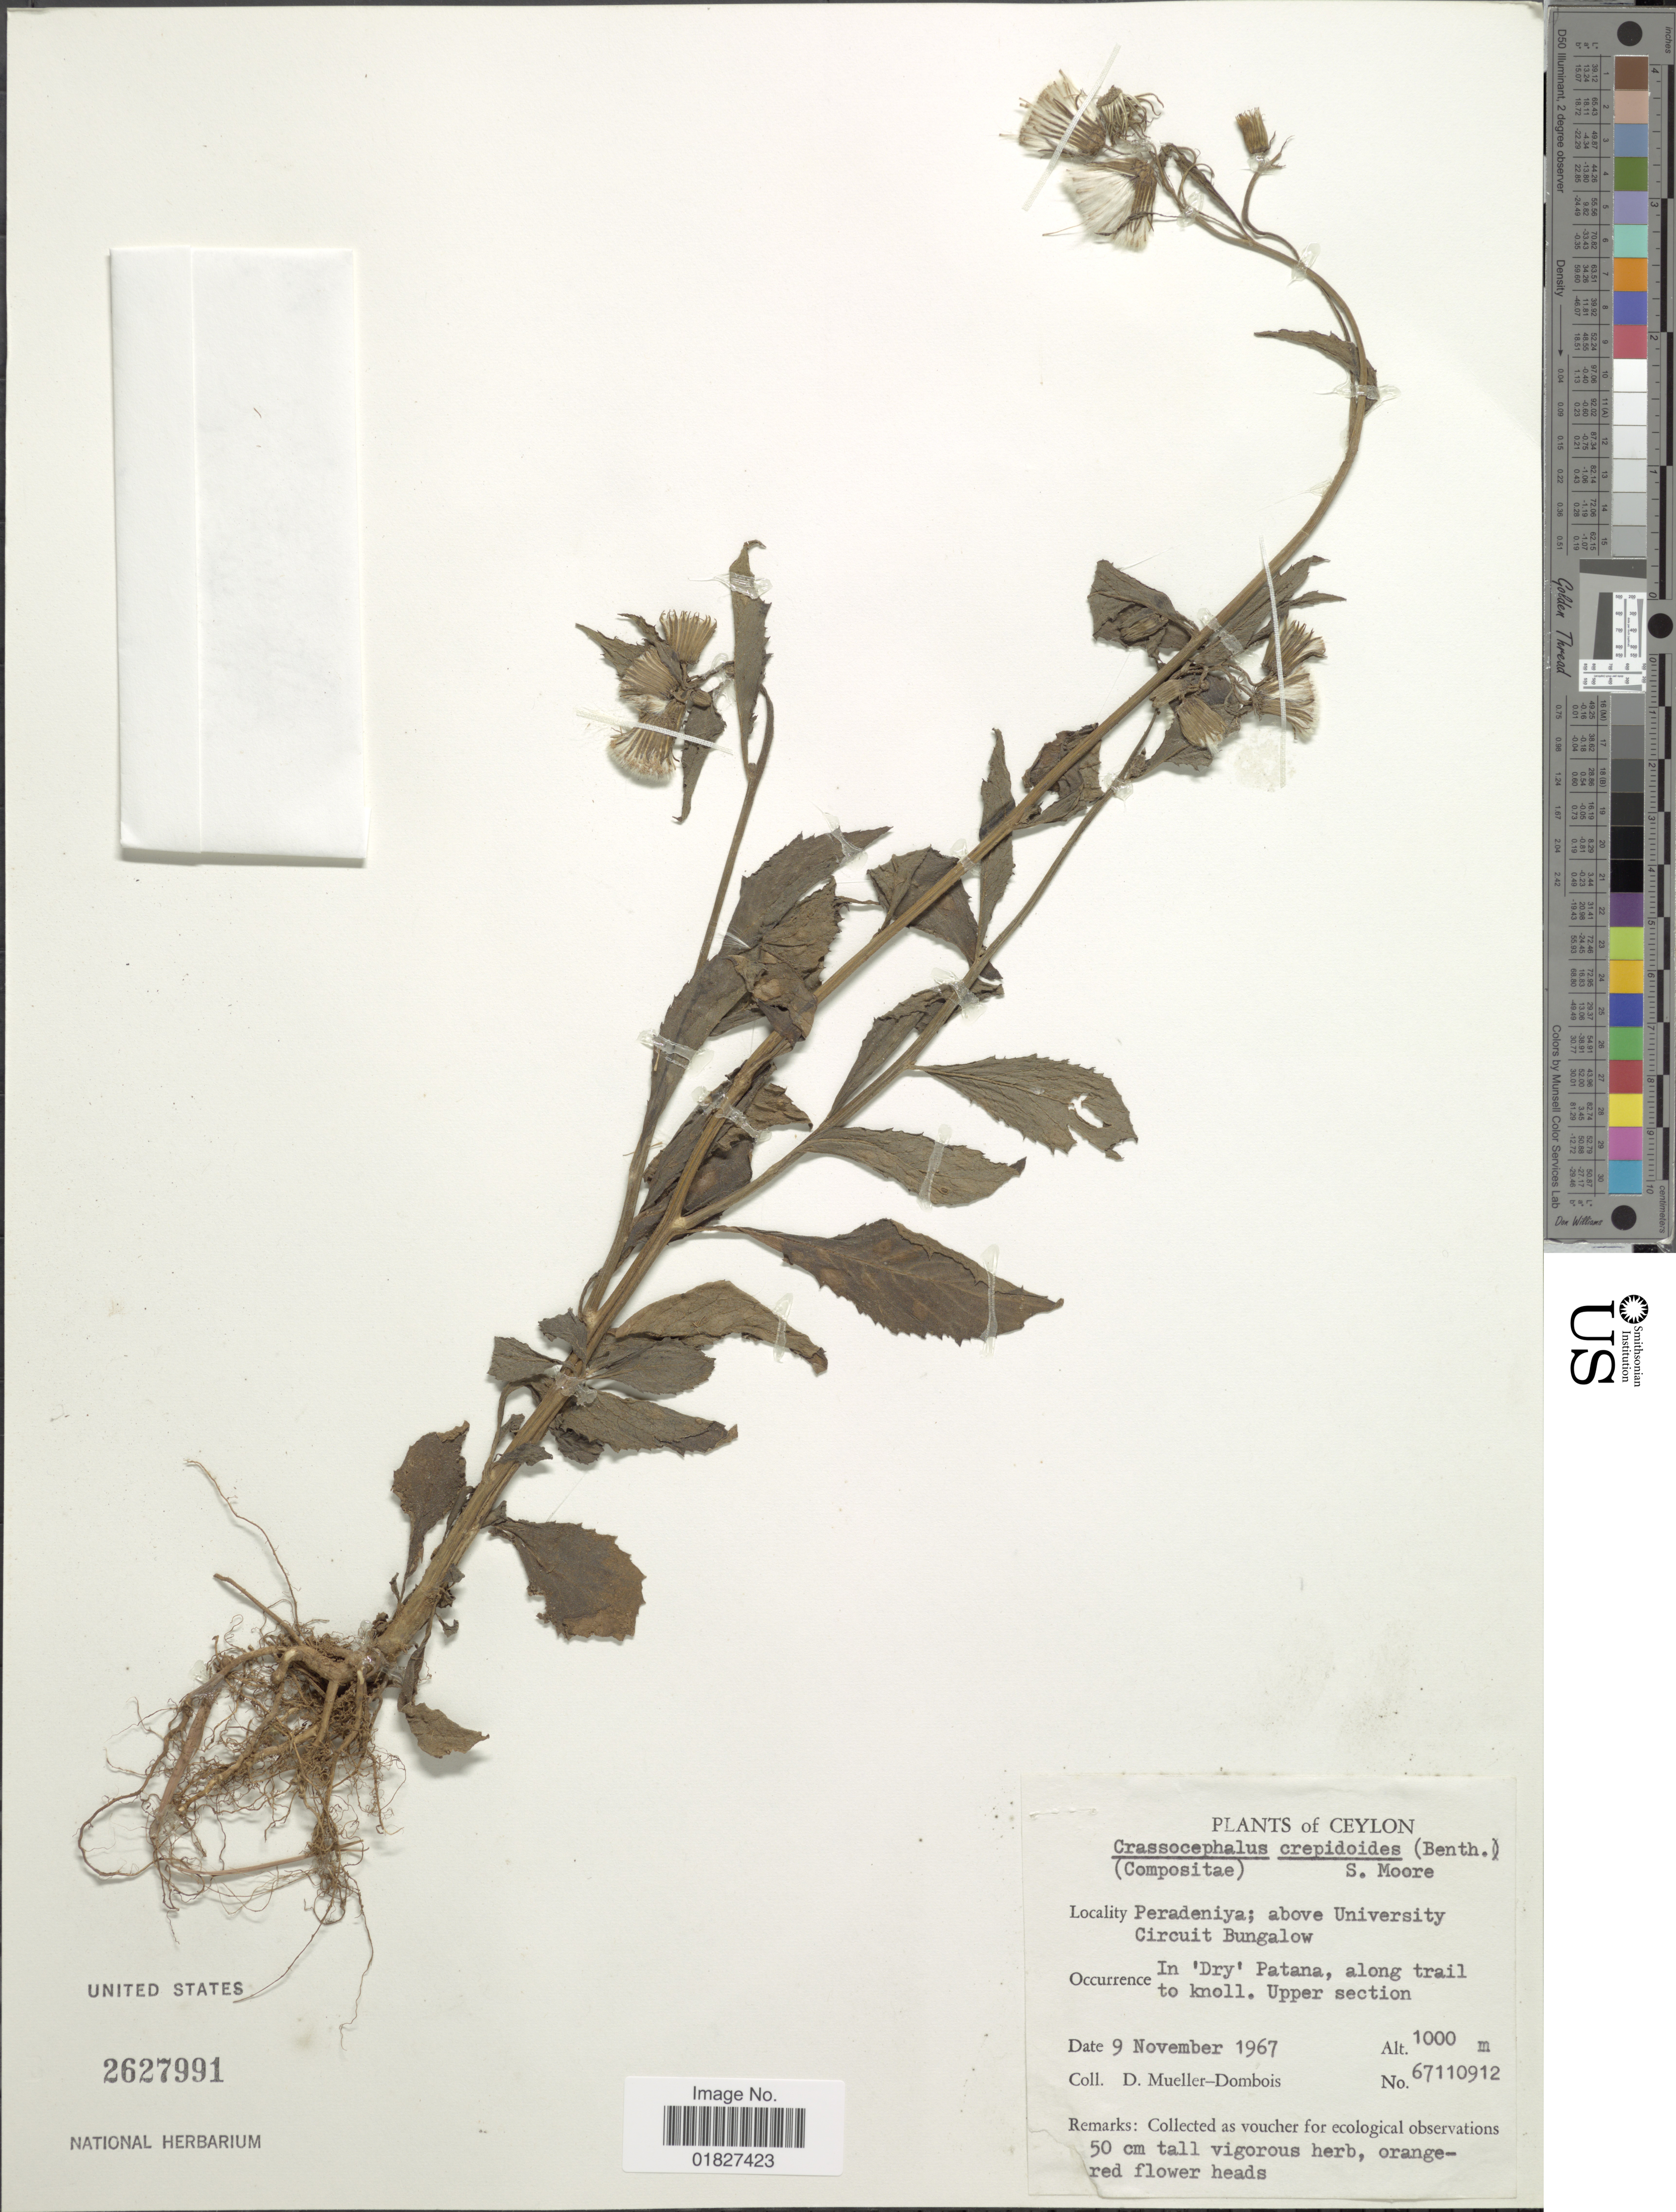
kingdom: Plantae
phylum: Tracheophyta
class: Magnoliopsida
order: Asterales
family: Asteraceae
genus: Crassocephalum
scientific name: Crassocephalum crepidioides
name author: (Benth.) S. Moore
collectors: D. Mueller-Dombois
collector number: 67110912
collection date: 1967-11-09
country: Sri Lanka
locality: Ceylon, Perandeniya, above University Circuit Bungalow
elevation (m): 1000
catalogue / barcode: US 2627991